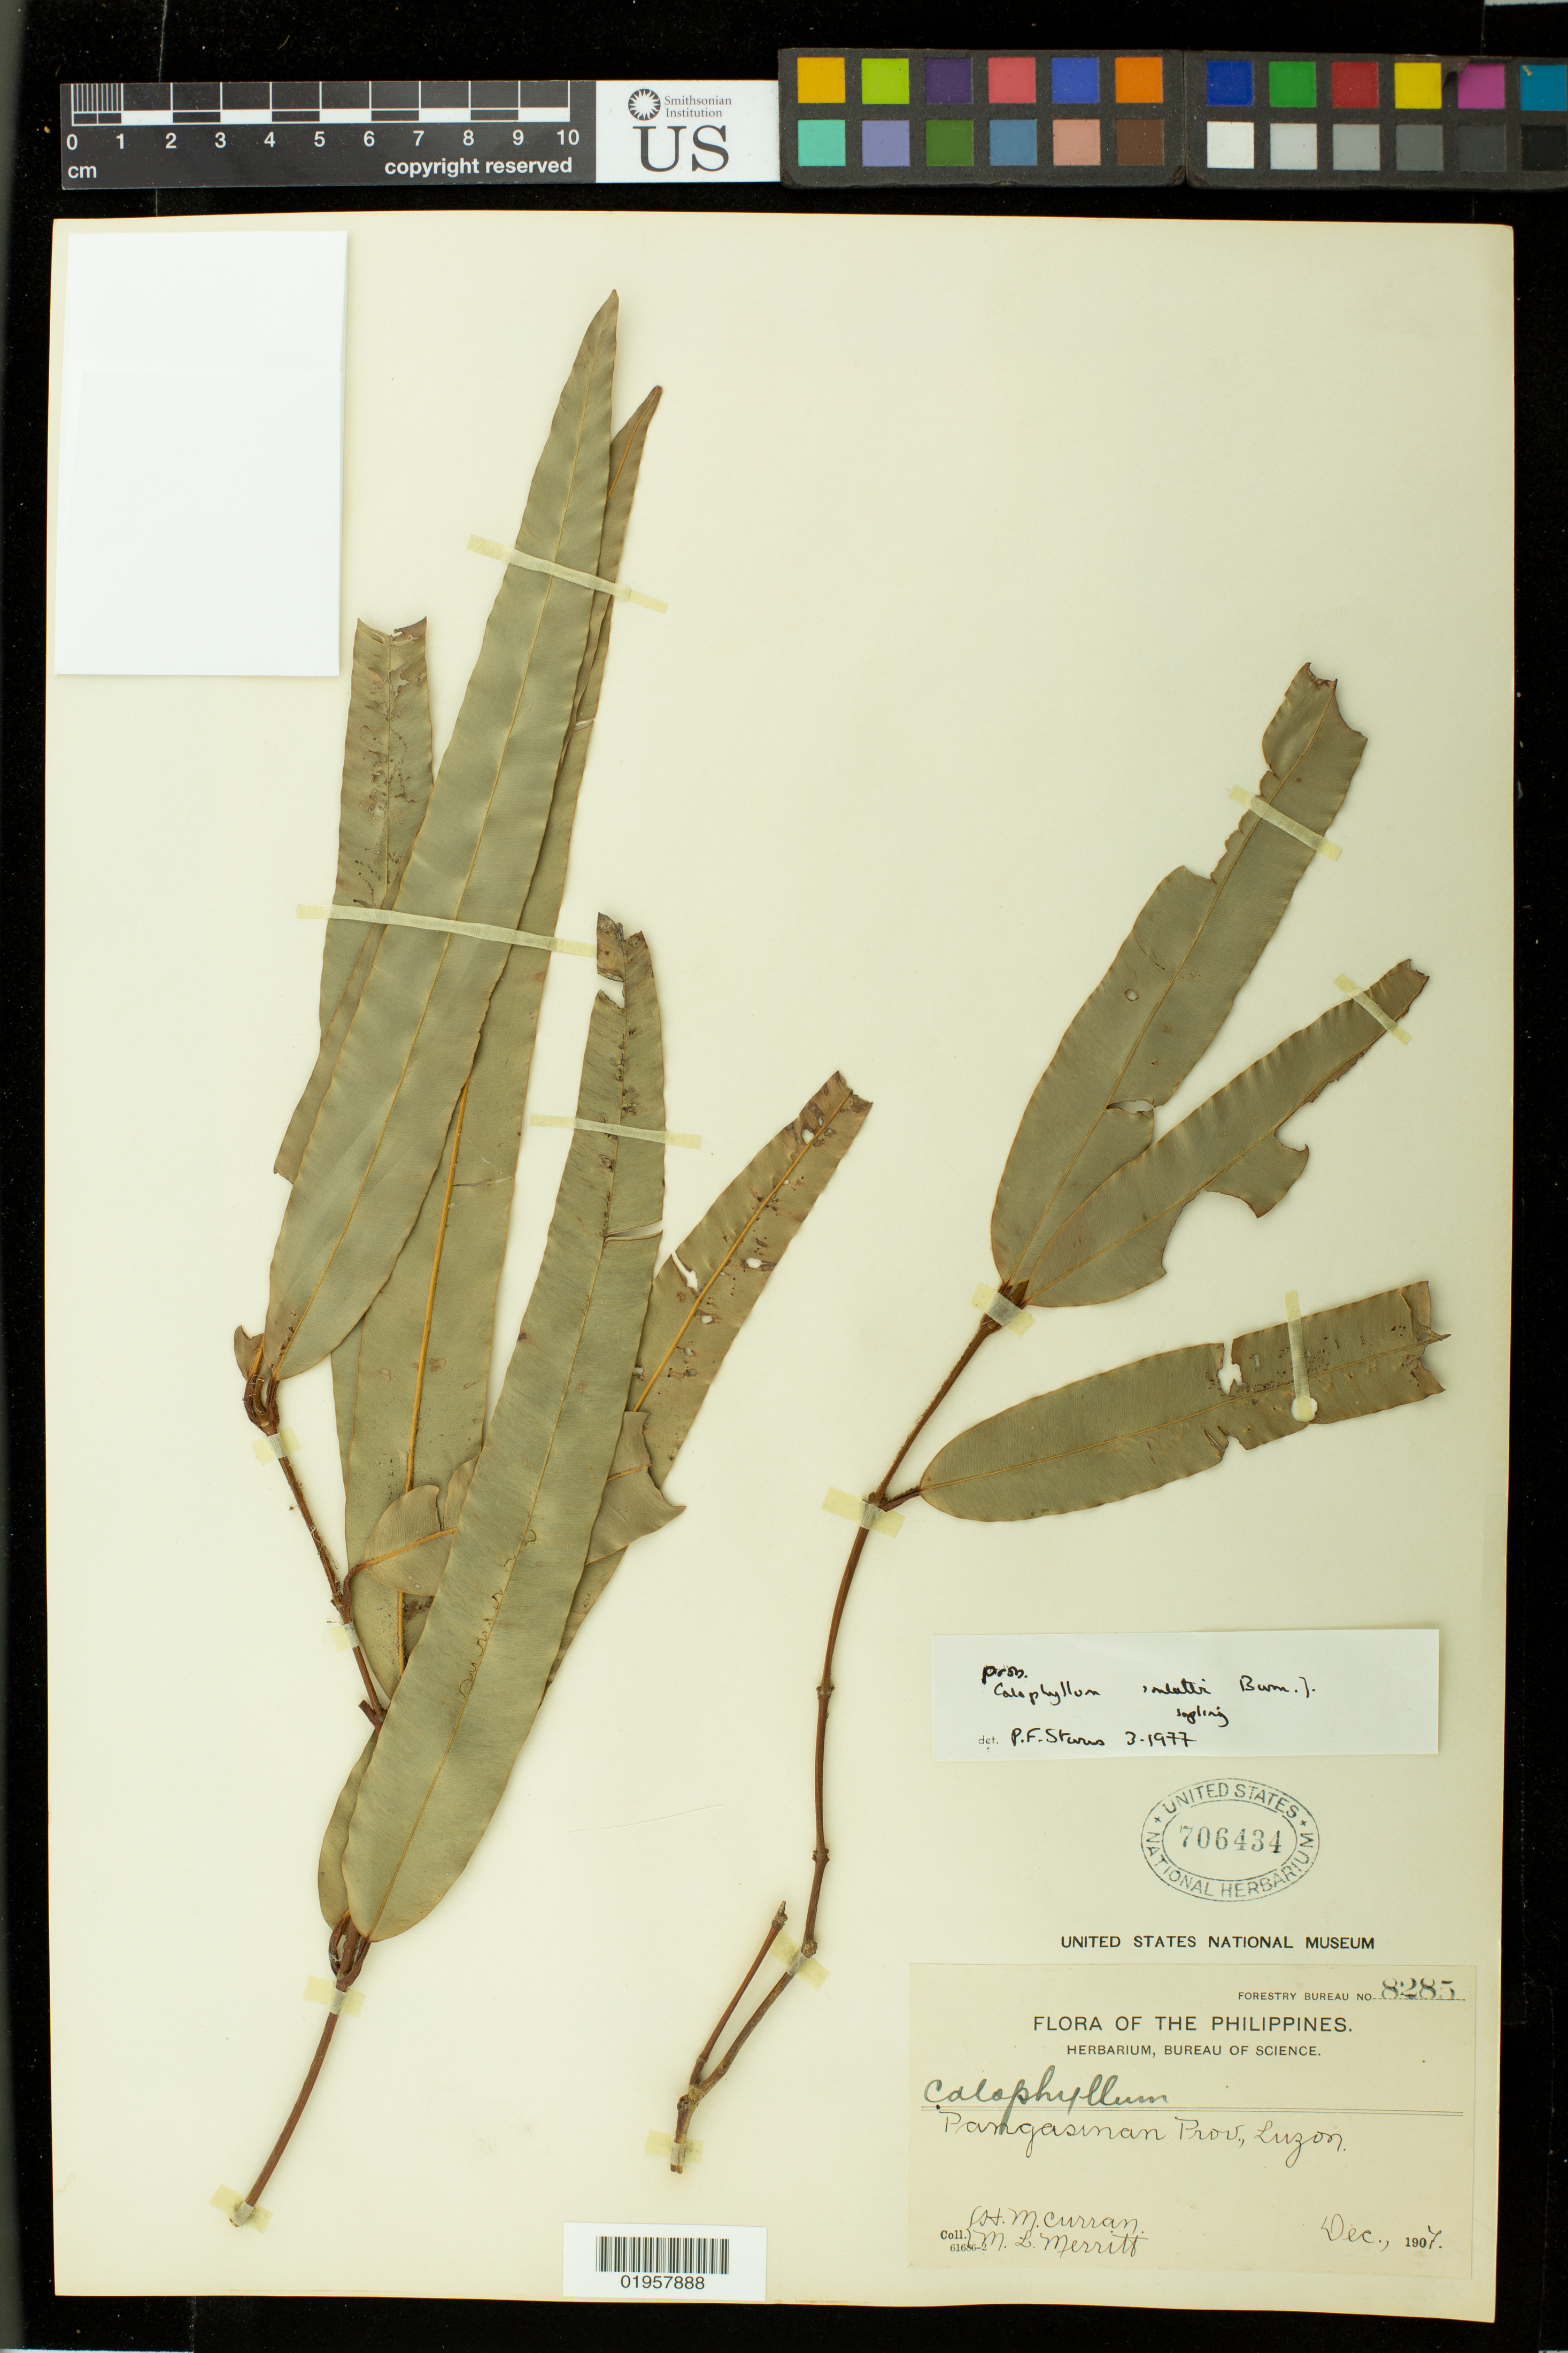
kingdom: Plantae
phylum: Tracheophyta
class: Magnoliopsida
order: Malpighiales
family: Calophyllaceae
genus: Calophyllum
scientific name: Calophyllum soulattri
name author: Burm. f.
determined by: Stevens, P. F.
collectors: H. M. Curran & M. L. Merritt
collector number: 8285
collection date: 1907-12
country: Philippines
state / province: Ilocos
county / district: Pangasinan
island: Luzon I.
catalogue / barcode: US 706434